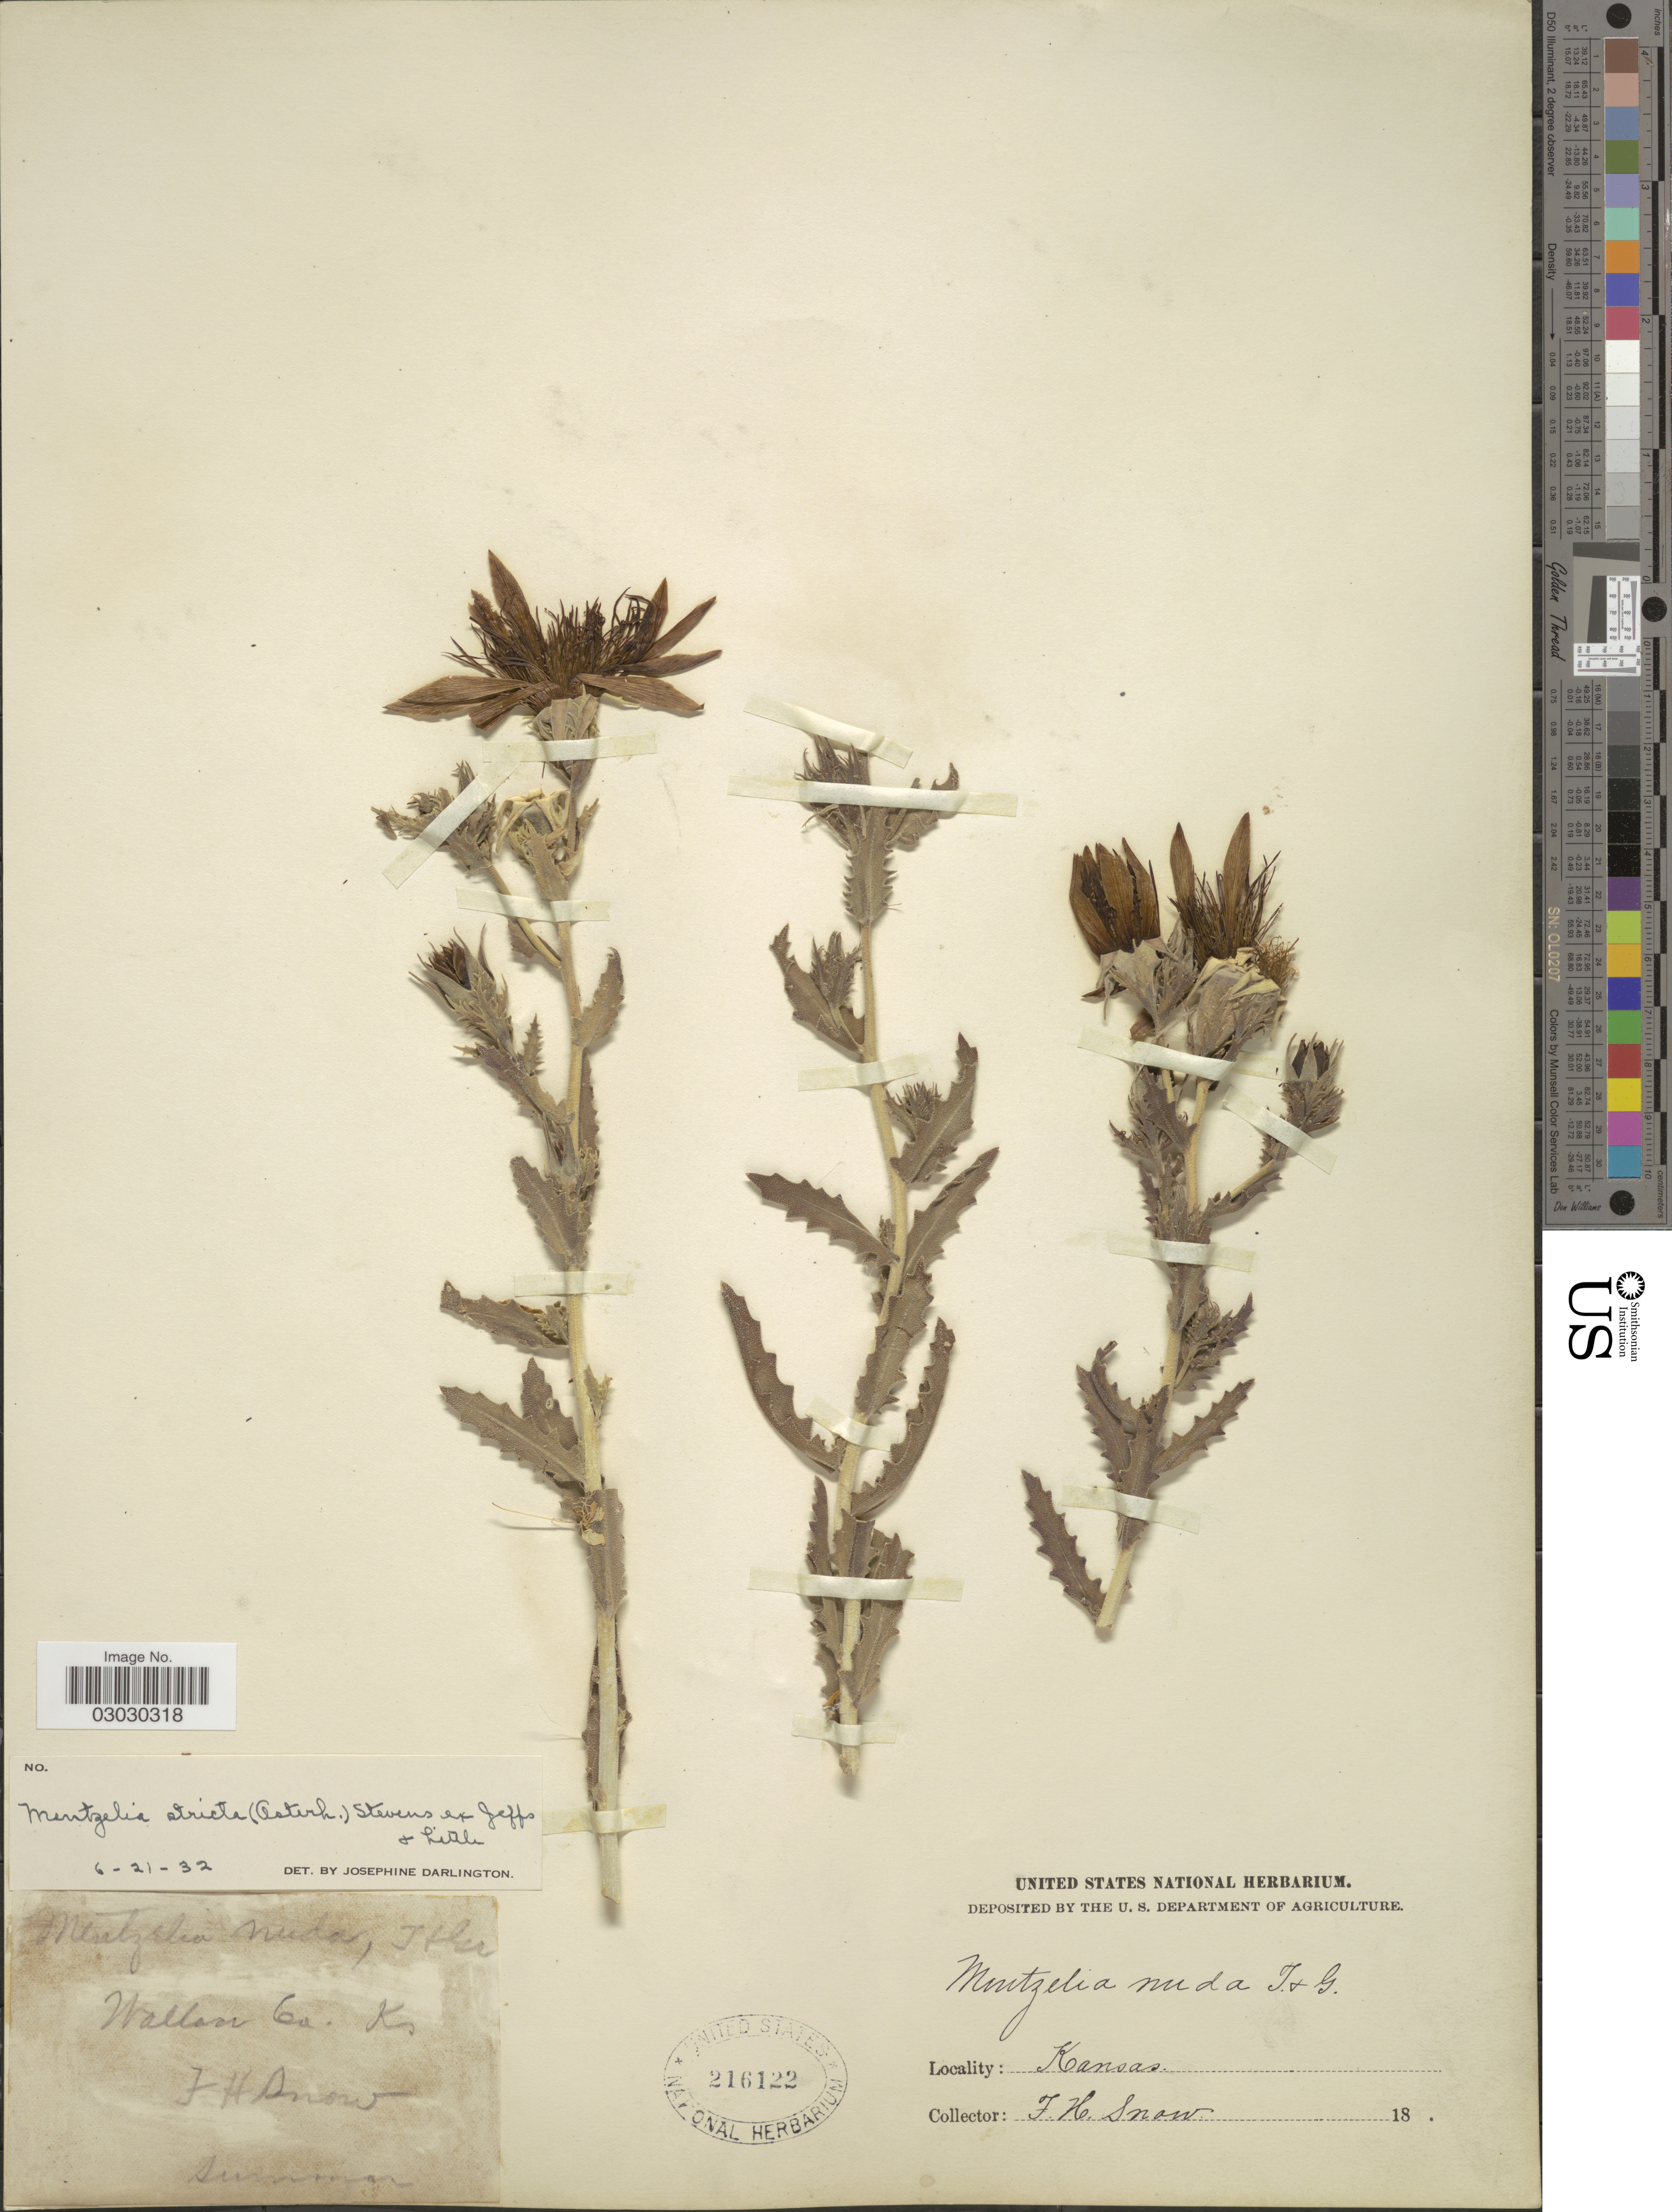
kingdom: Plantae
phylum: Tracheophyta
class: Magnoliopsida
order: Cornales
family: Loasaceae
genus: Mentzelia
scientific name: Mentzelia stricta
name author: (Osterh.) Stevens ex Jeffs & Little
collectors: F. H. Snow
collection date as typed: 18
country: United States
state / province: Kansas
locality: Wallace Co.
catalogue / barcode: US 216122